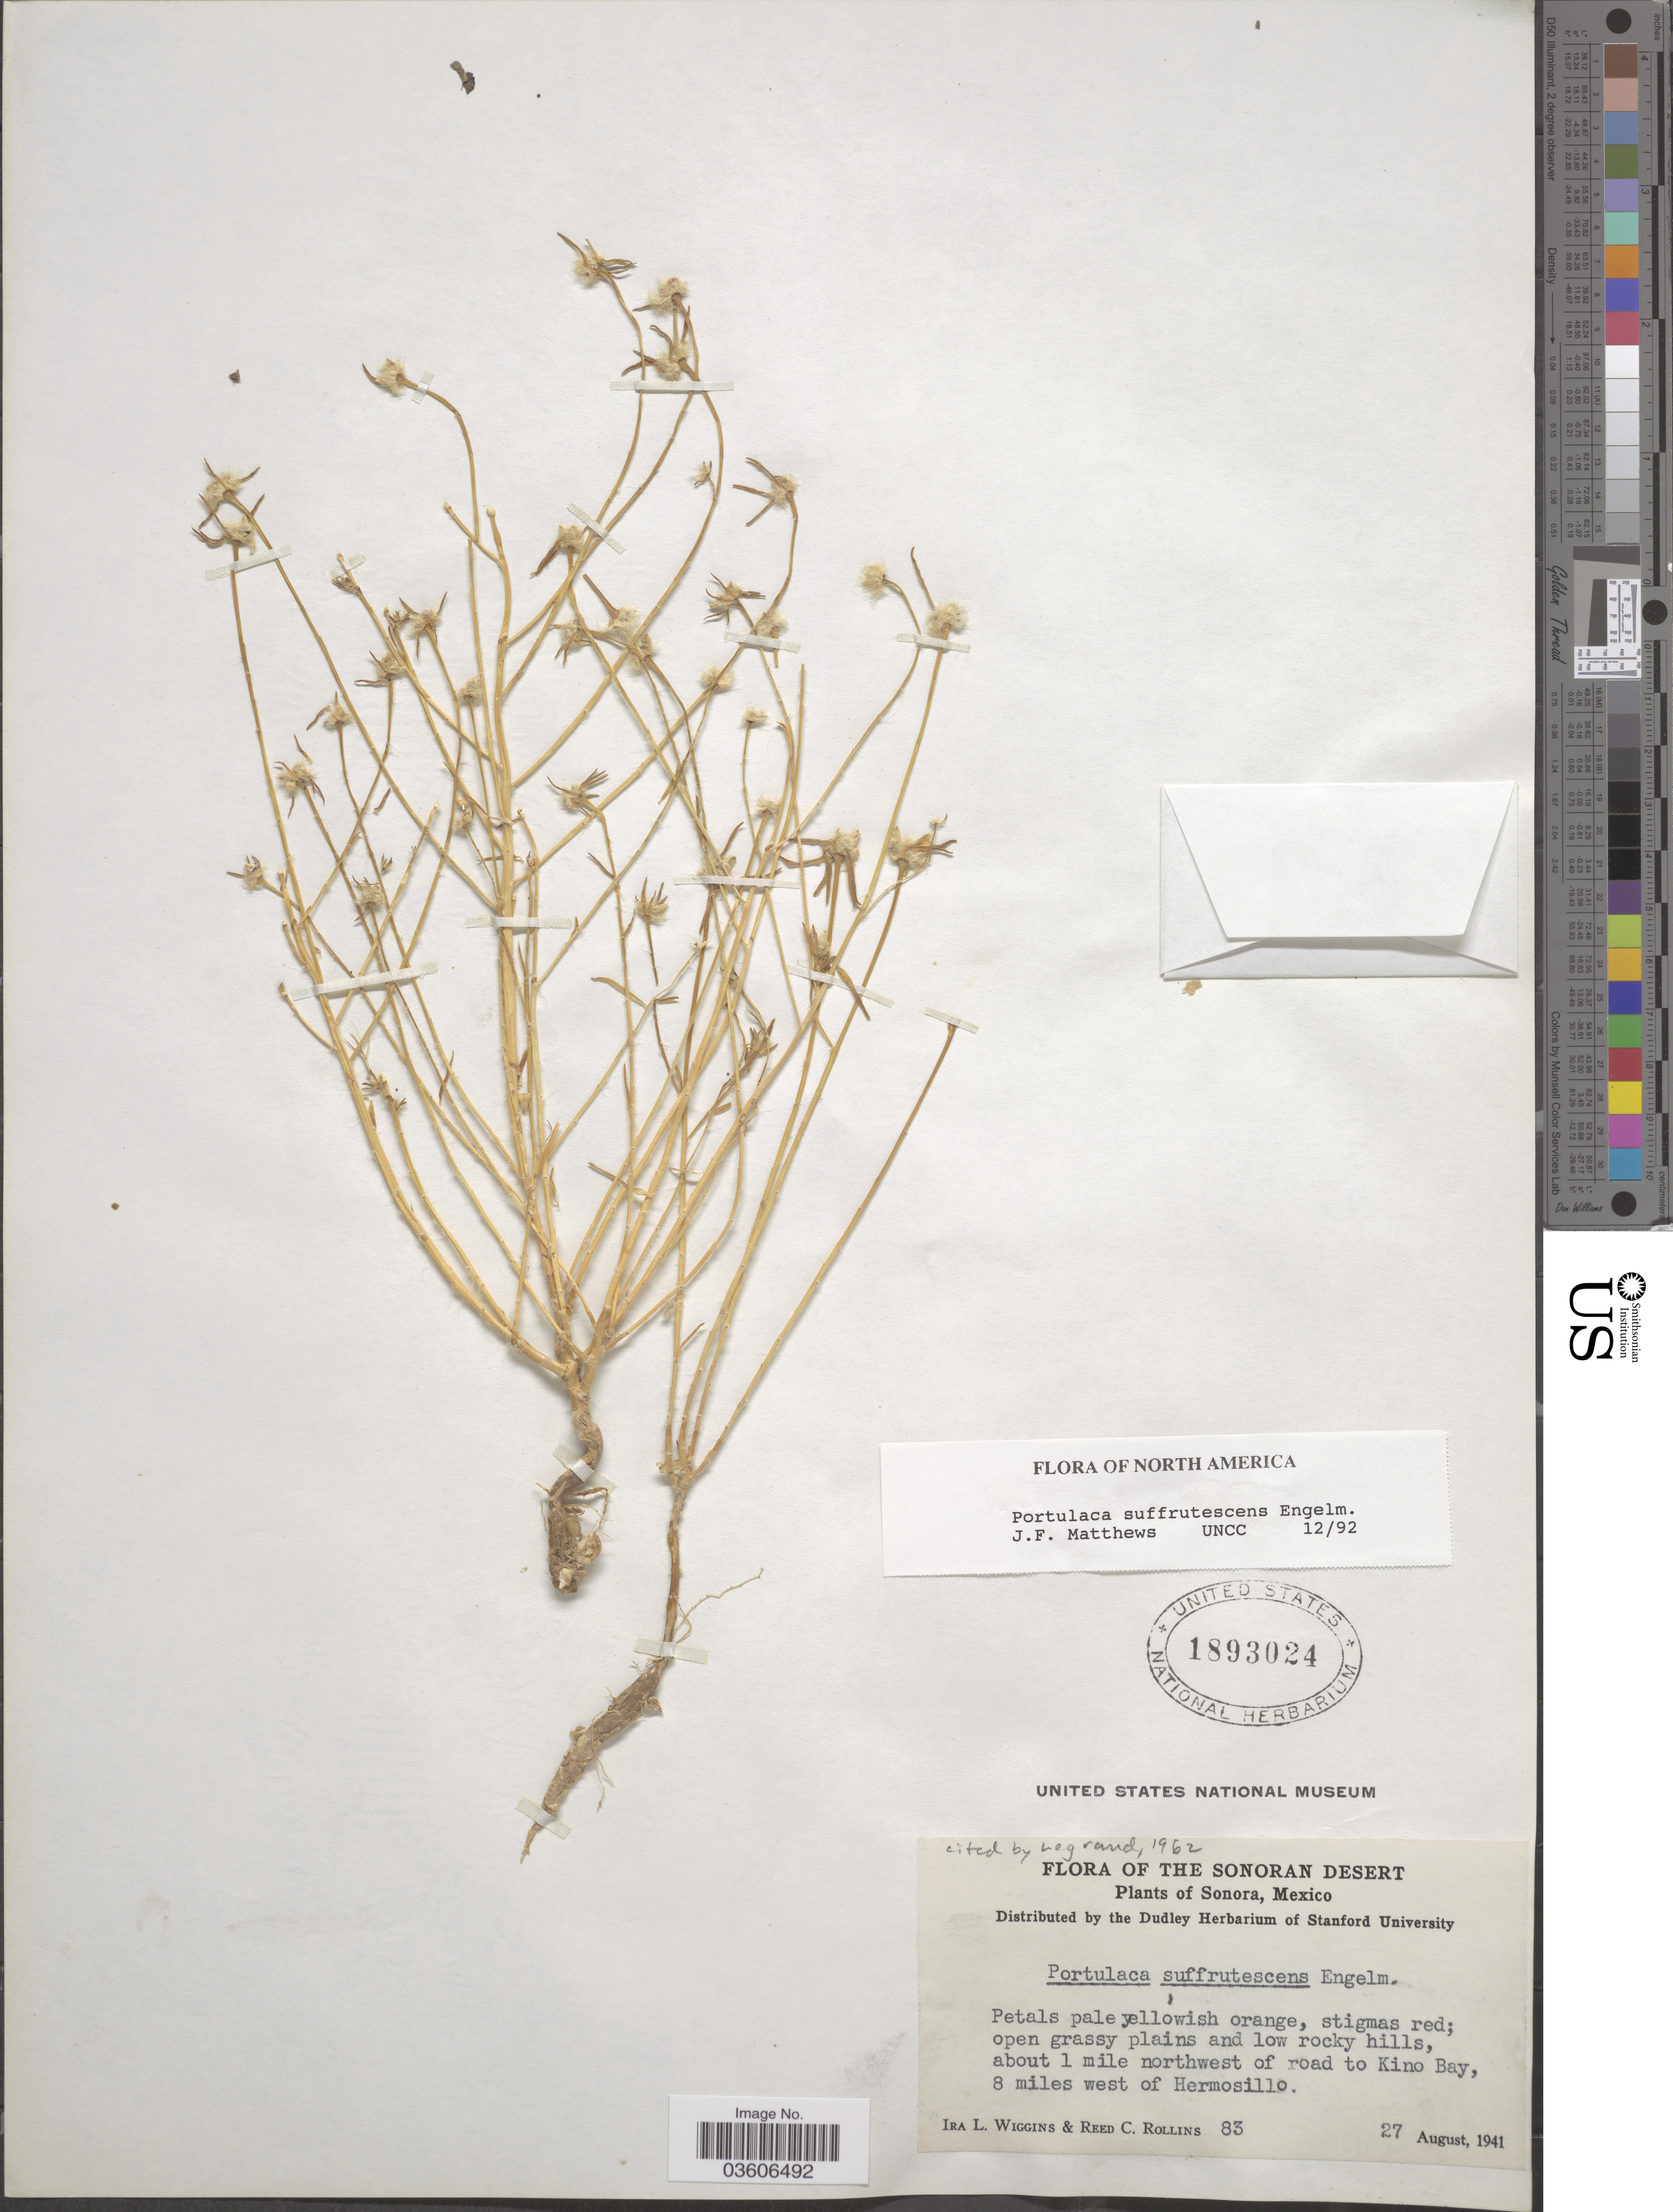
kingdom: Plantae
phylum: Tracheophyta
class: Magnoliopsida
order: Caryophyllales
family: Portulacaceae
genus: Portulaca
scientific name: Portulaca suffrutescens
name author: Engelm.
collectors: I. L. Wiggins & R. C. Rollins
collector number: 83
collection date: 1941-08-27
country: Mexico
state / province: Sonora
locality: The Sonoran Desert. About 1 mile northwest of road to Kino Bay, 8 miles west of Hermosillo.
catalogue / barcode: US 1893024